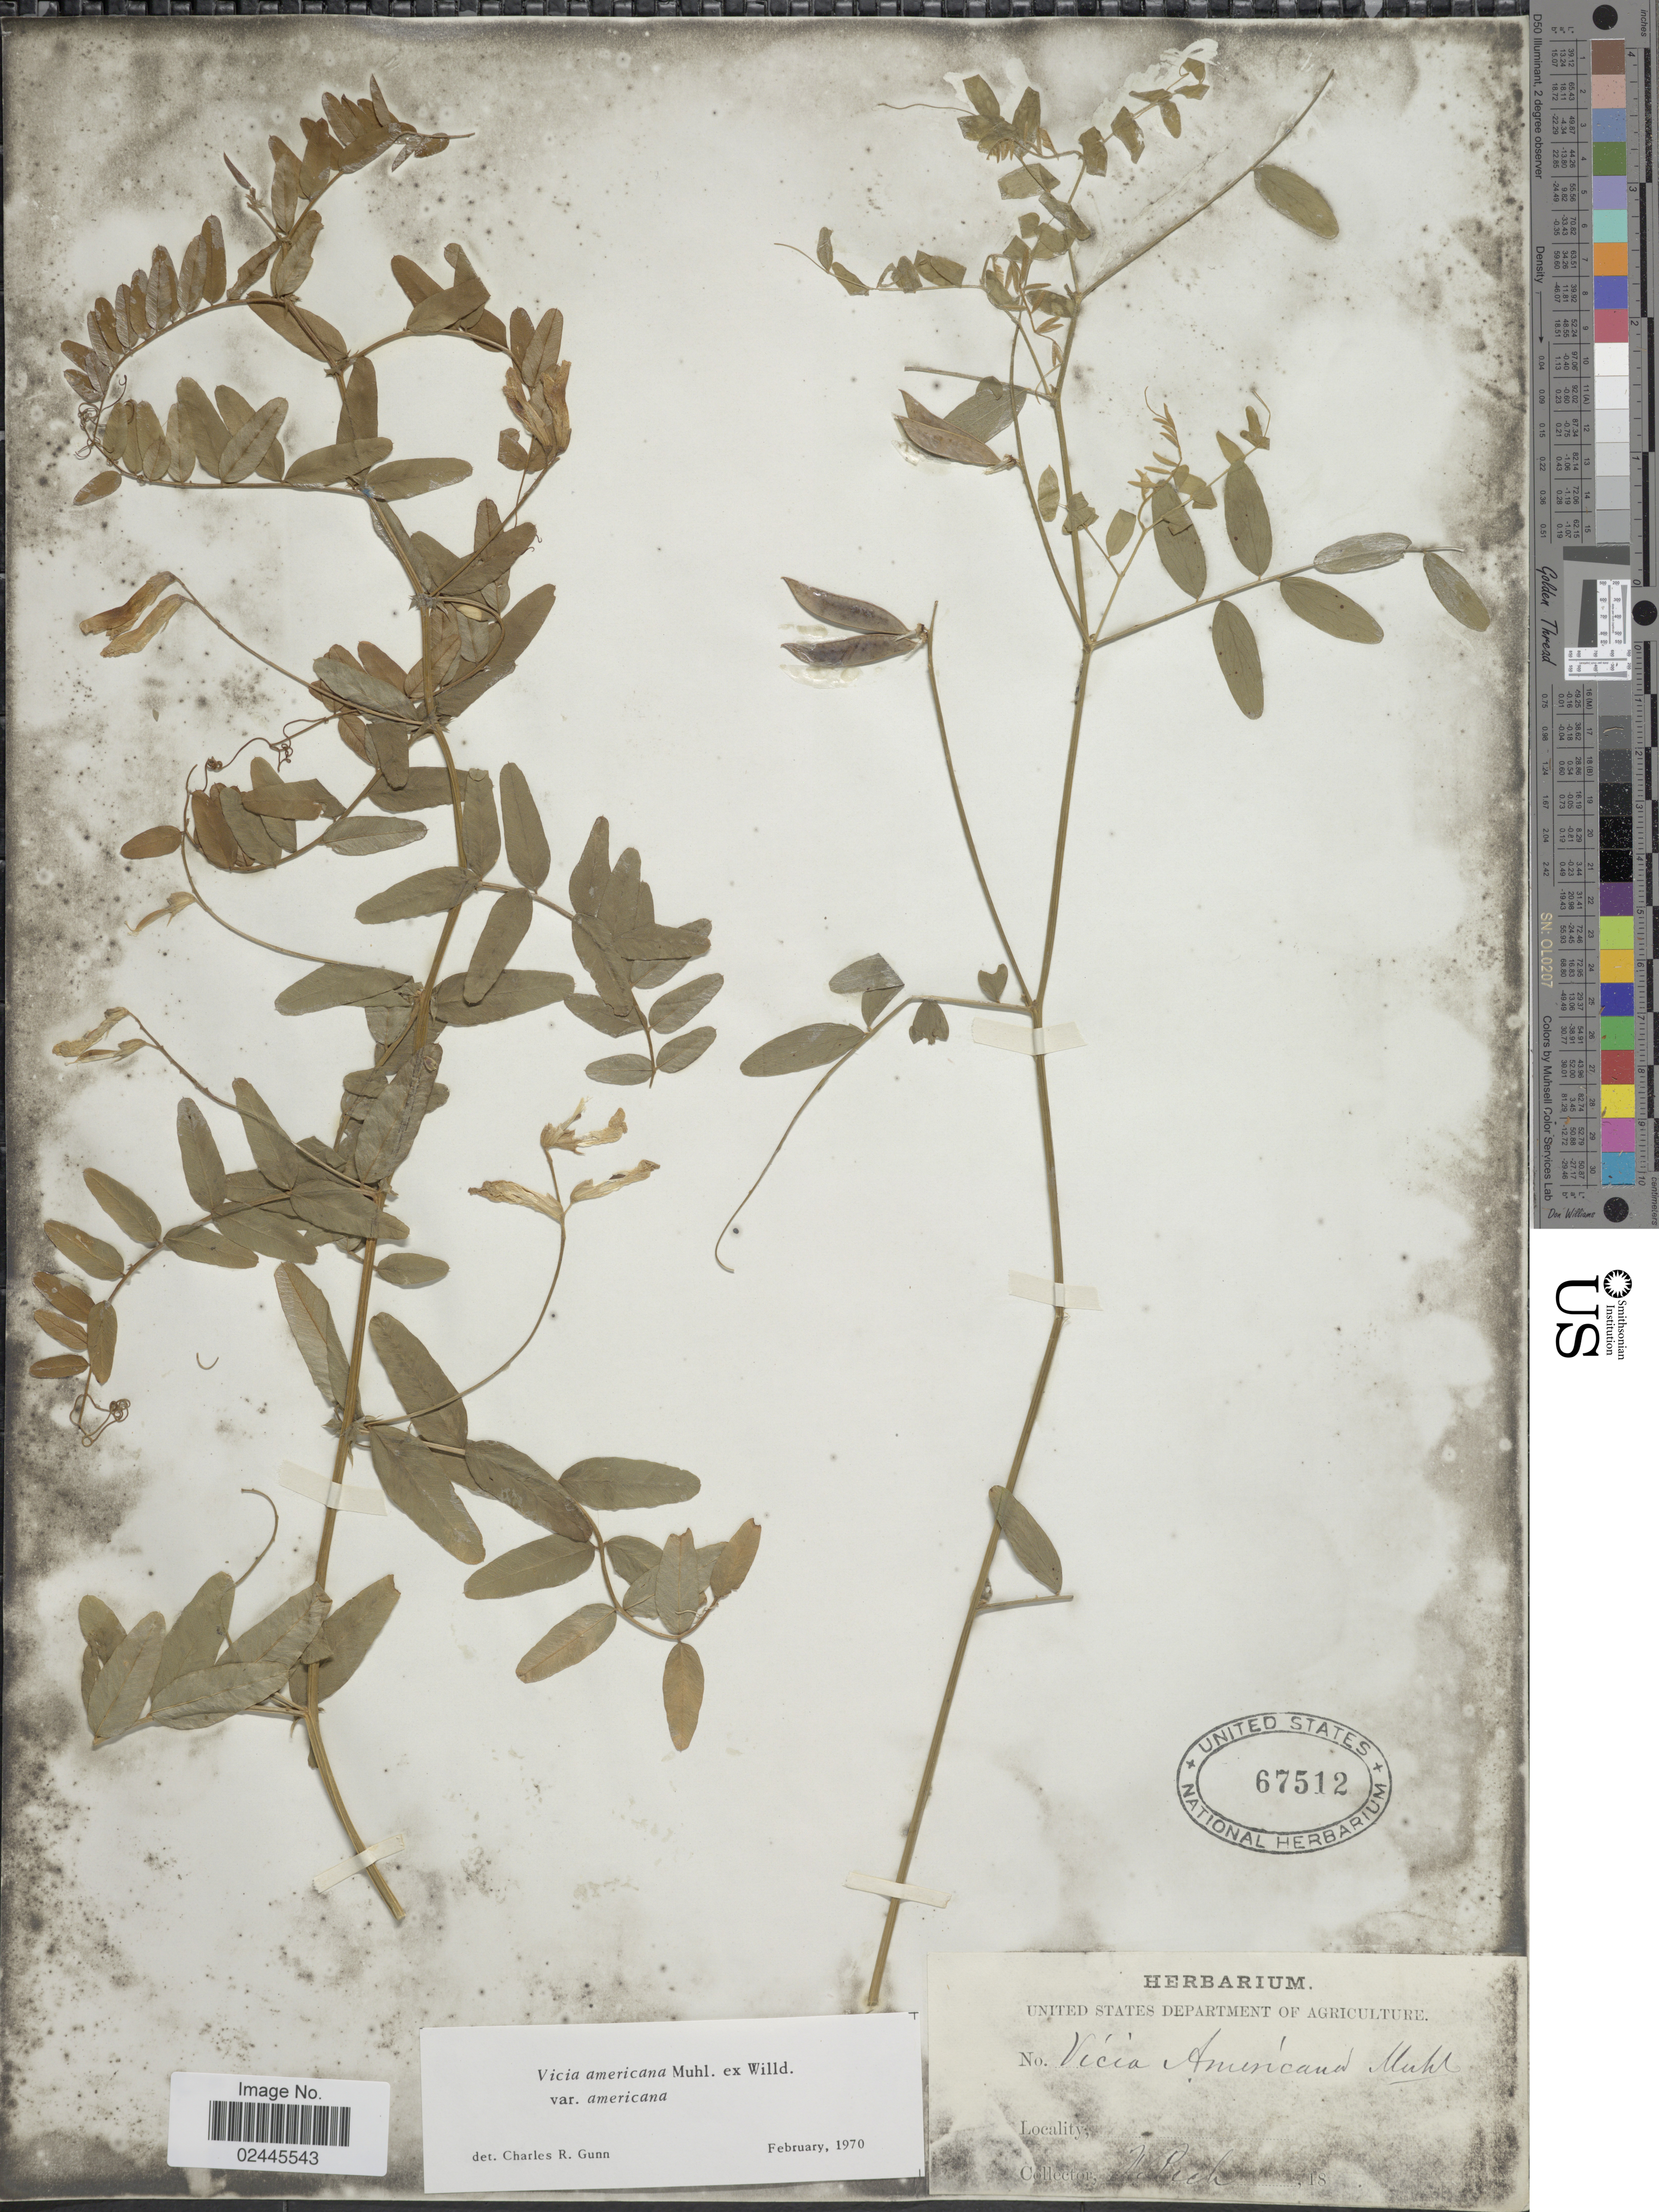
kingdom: Plantae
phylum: Tracheophyta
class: Magnoliopsida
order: Fabales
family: Fabaceae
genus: Vicia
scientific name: Vicia americana var. americana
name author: Muhl. ex Willd.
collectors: J. Pech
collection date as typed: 18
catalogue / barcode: US 67512